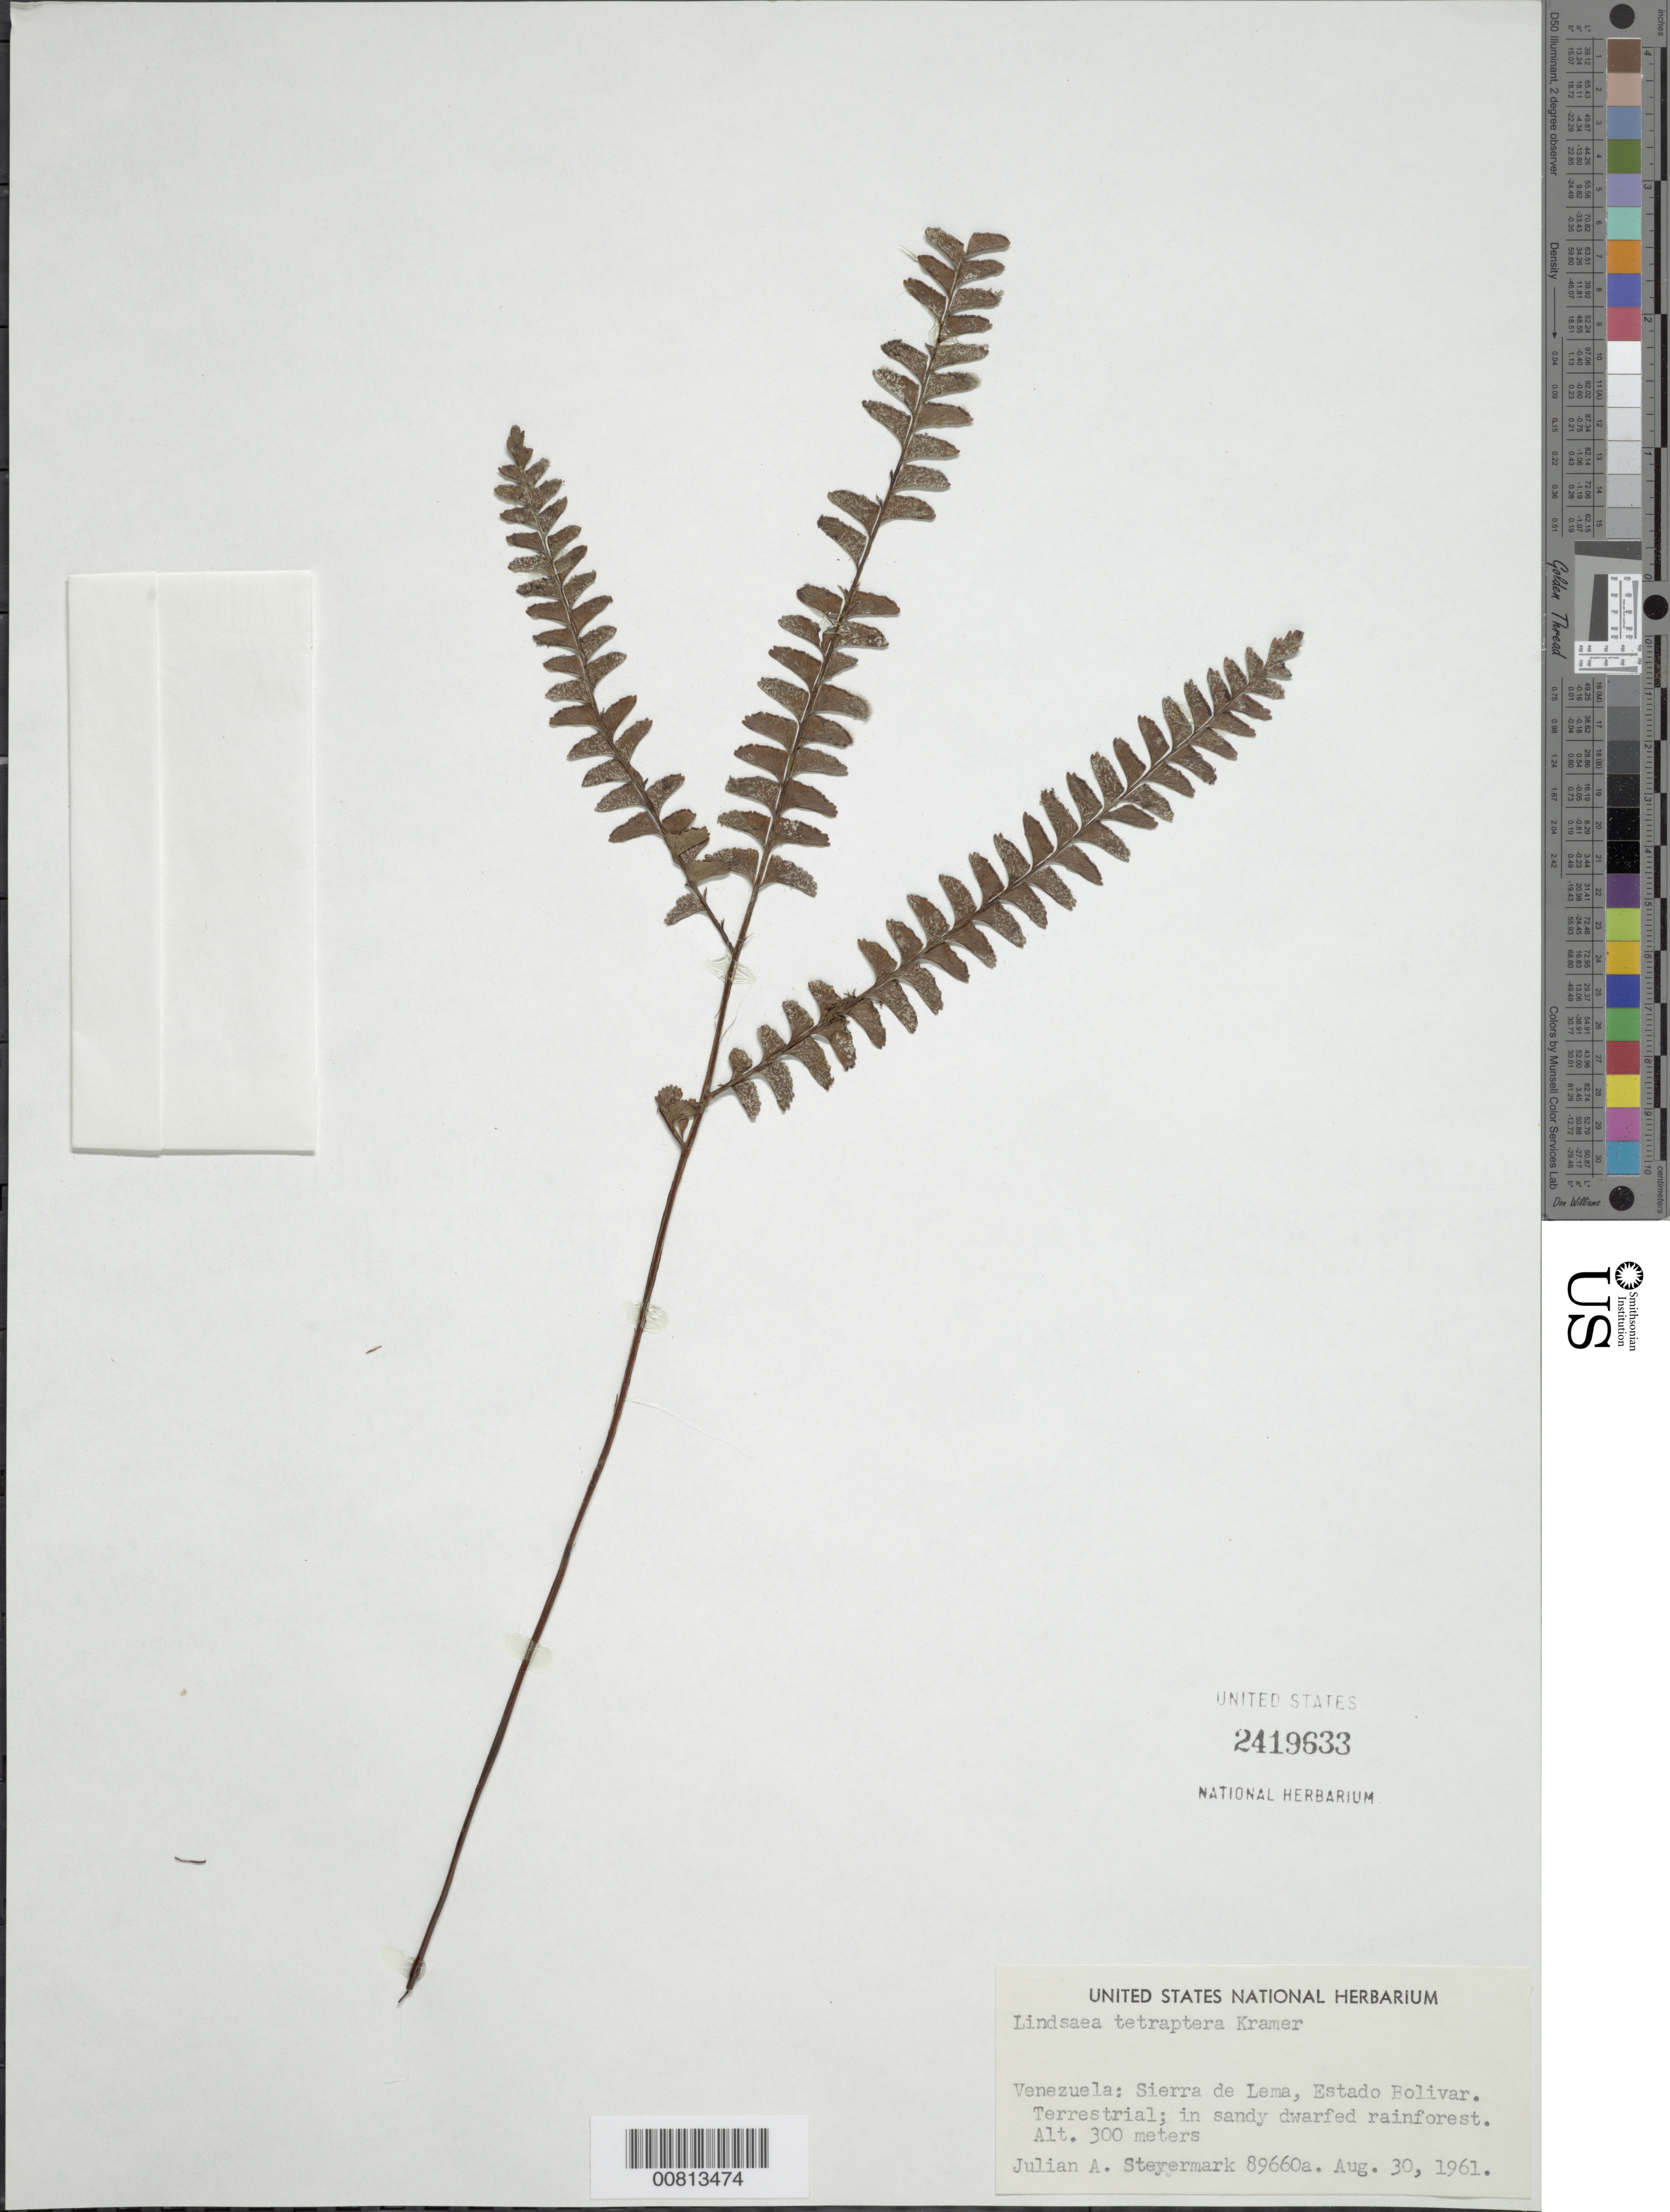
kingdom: Plantae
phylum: Tracheophyta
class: Polypodiopsida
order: Polypodiales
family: Lindsaeaceae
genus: Lindsaea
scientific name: Lindsaea tetraptera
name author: K.U. Kramer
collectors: J. Steyermark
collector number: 89660 a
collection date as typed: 30-Aug-61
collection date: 1961-08-30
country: Venezuela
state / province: Bolívar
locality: Sierra de Lema, Río Chicanán between Puerto Lema and base of sierra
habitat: Sandy dwarfed rainforest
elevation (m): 300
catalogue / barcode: US 2419633